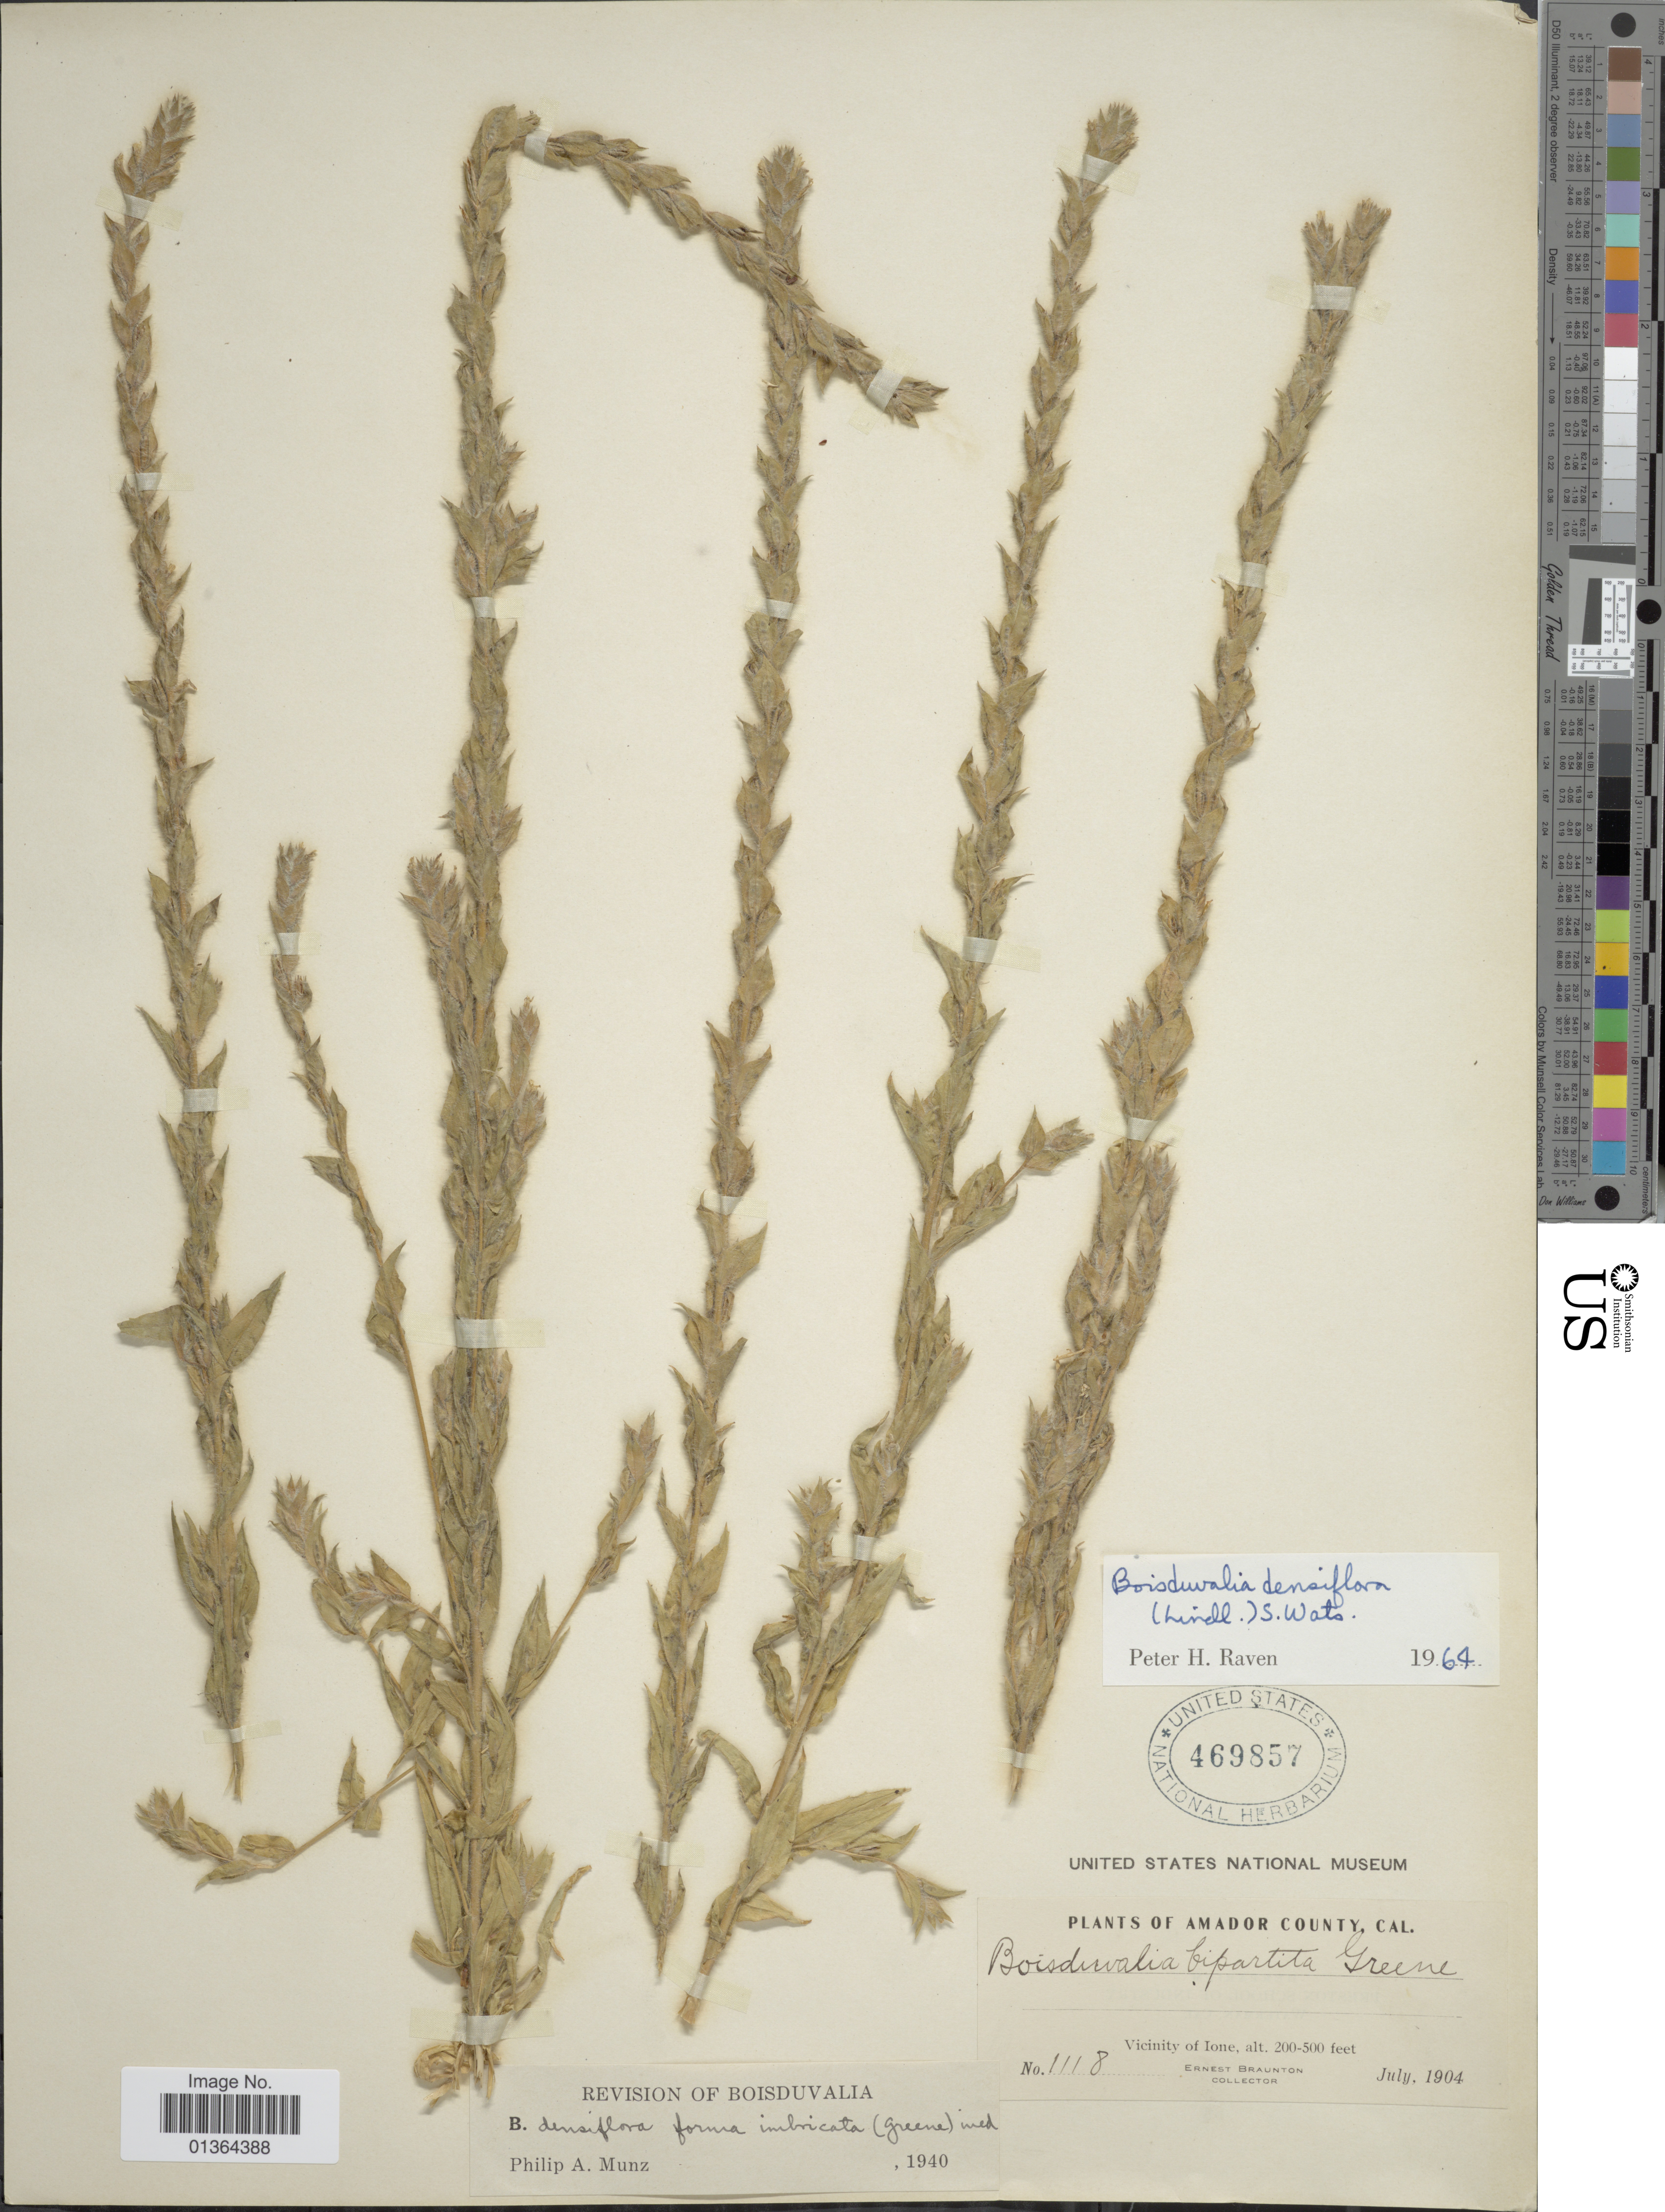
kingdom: Plantae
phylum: Tracheophyta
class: Magnoliopsida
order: Myrtales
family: Onagraceae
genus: Epilobium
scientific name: Epilobium densiflorum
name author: (Lindl.) Hoch & P.H. Raven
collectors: E. Braunton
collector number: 1118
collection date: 1904-07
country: United States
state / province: California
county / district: Amador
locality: Amador County, Vicinity of Ione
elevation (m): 61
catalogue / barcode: US 469857